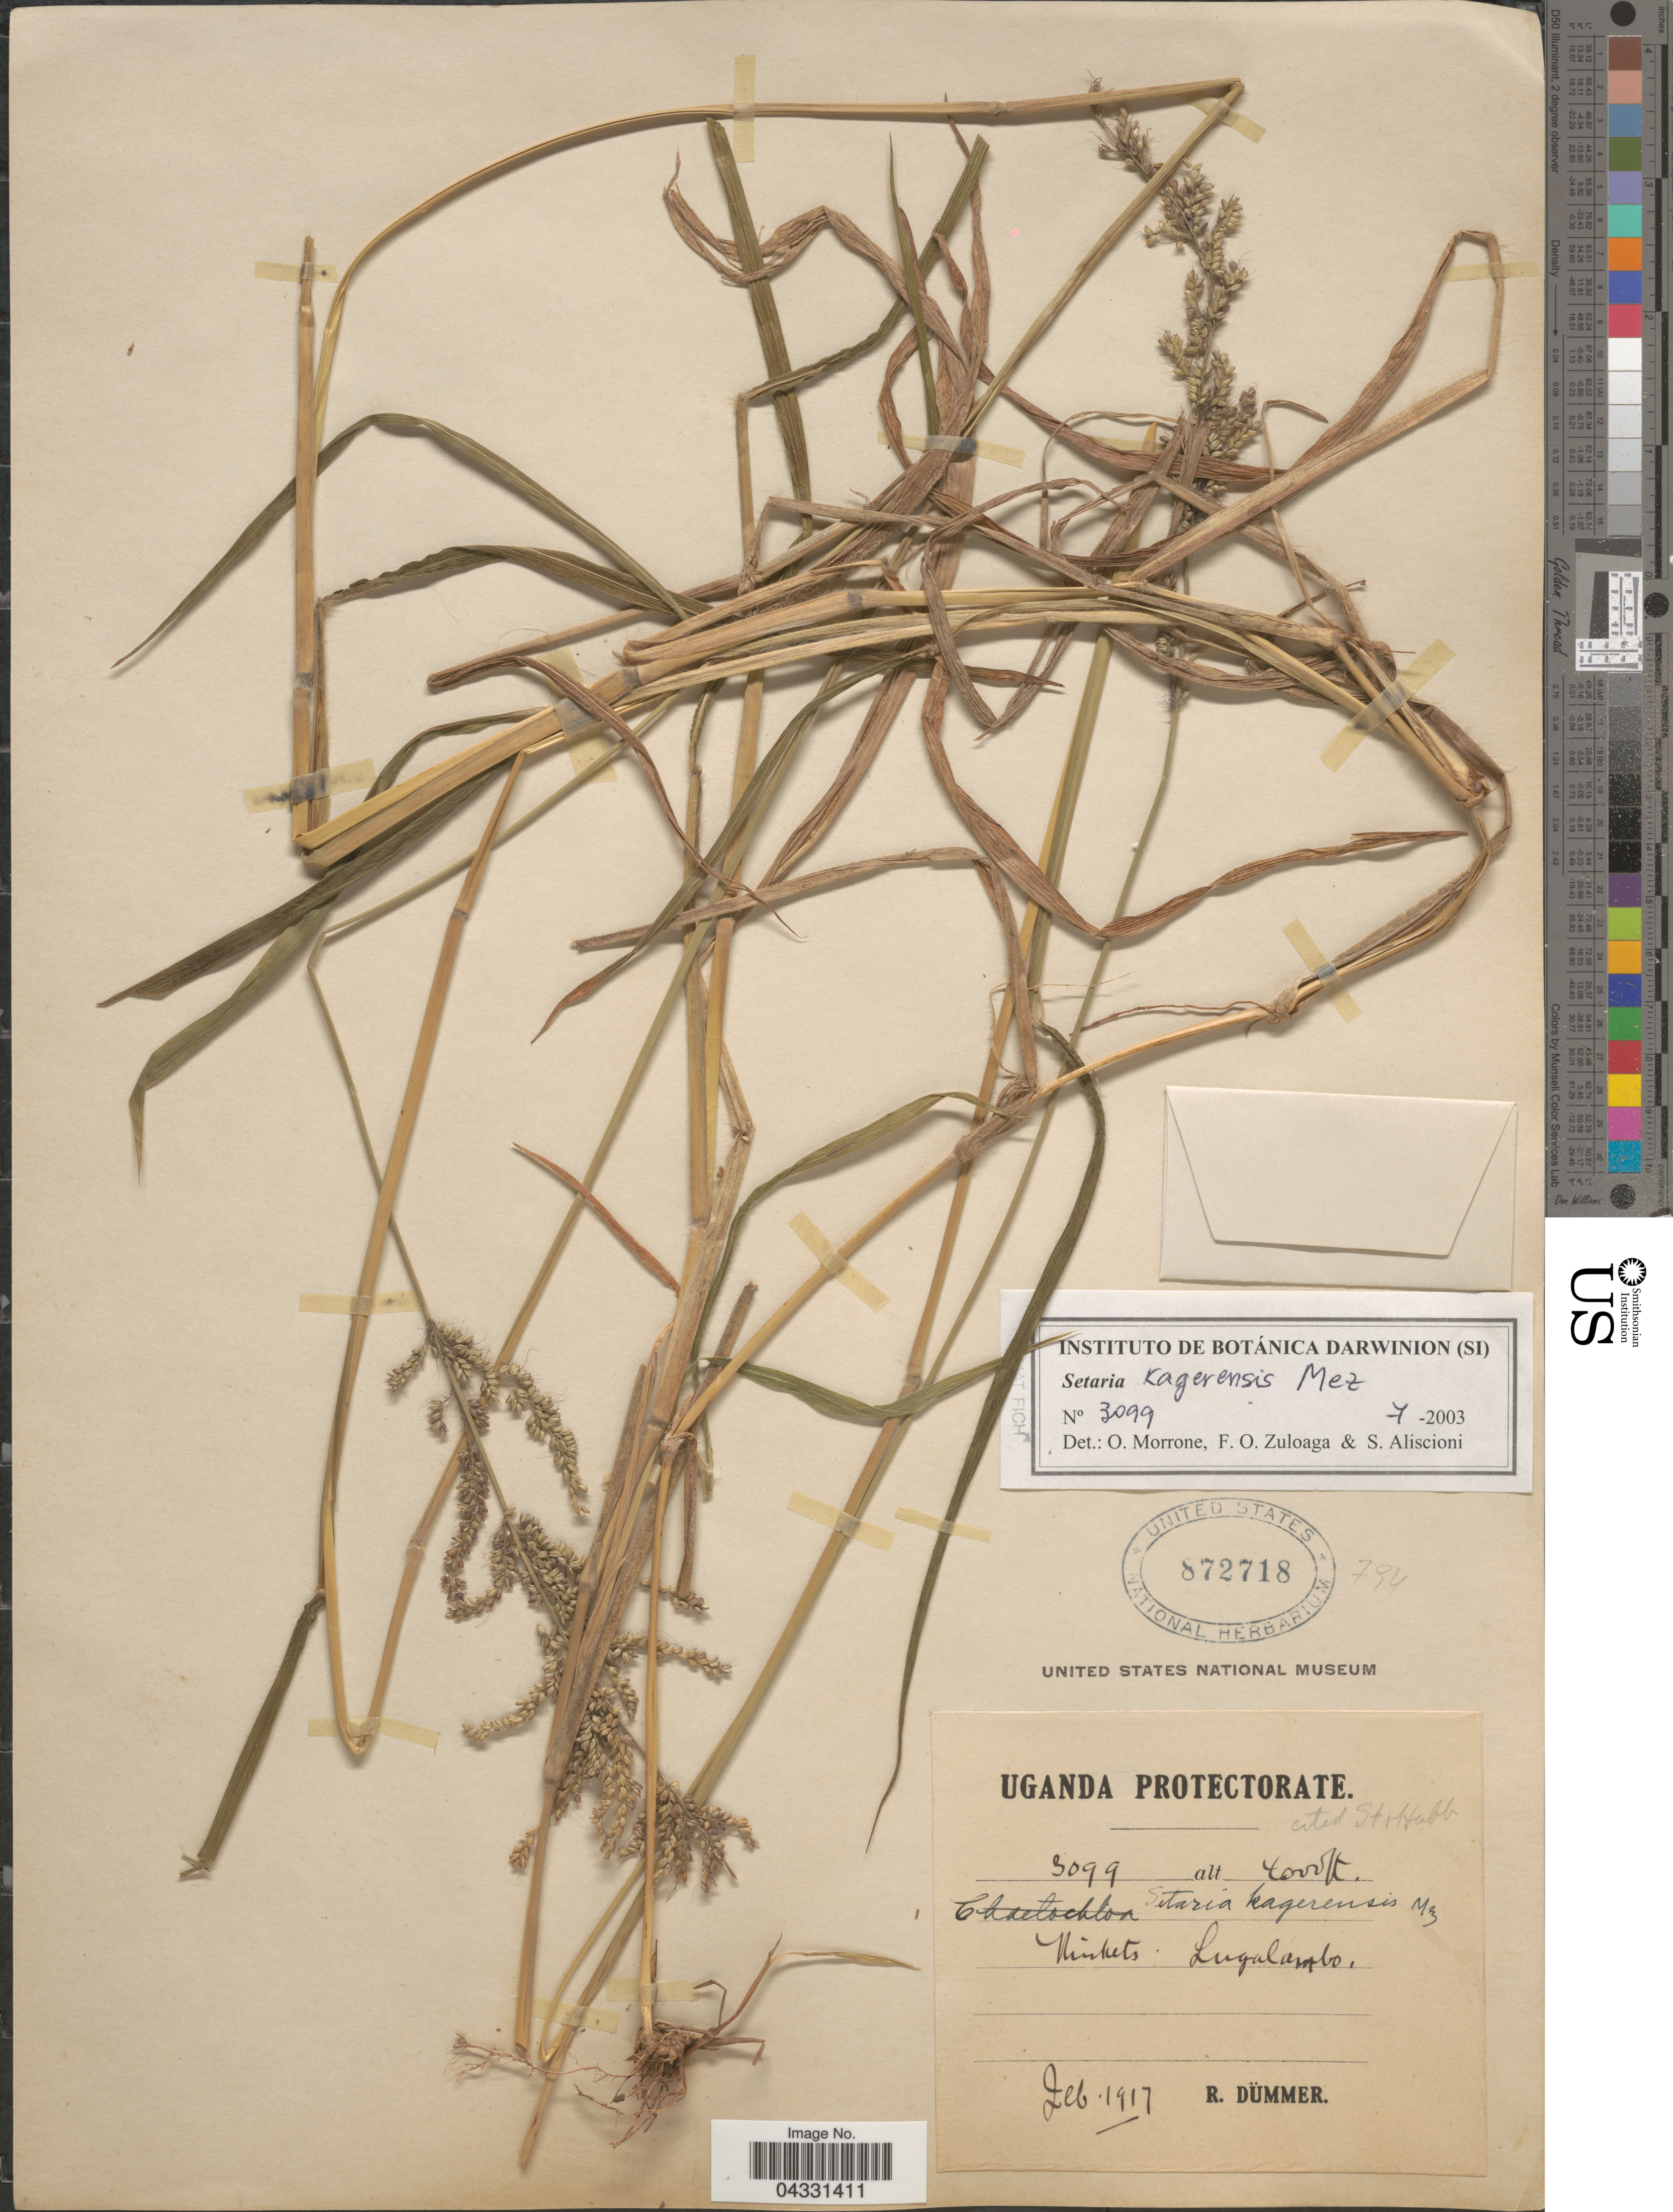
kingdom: Plantae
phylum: Tracheophyta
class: Liliopsida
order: Poales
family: Poaceae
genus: Setaria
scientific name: Setaria kagerensis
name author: Mez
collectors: R. A. Dümmer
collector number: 3099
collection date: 1917-02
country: Uganda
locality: Uganda Protectorate. Ninkets. Lugalambo.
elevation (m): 1219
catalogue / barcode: US 872718